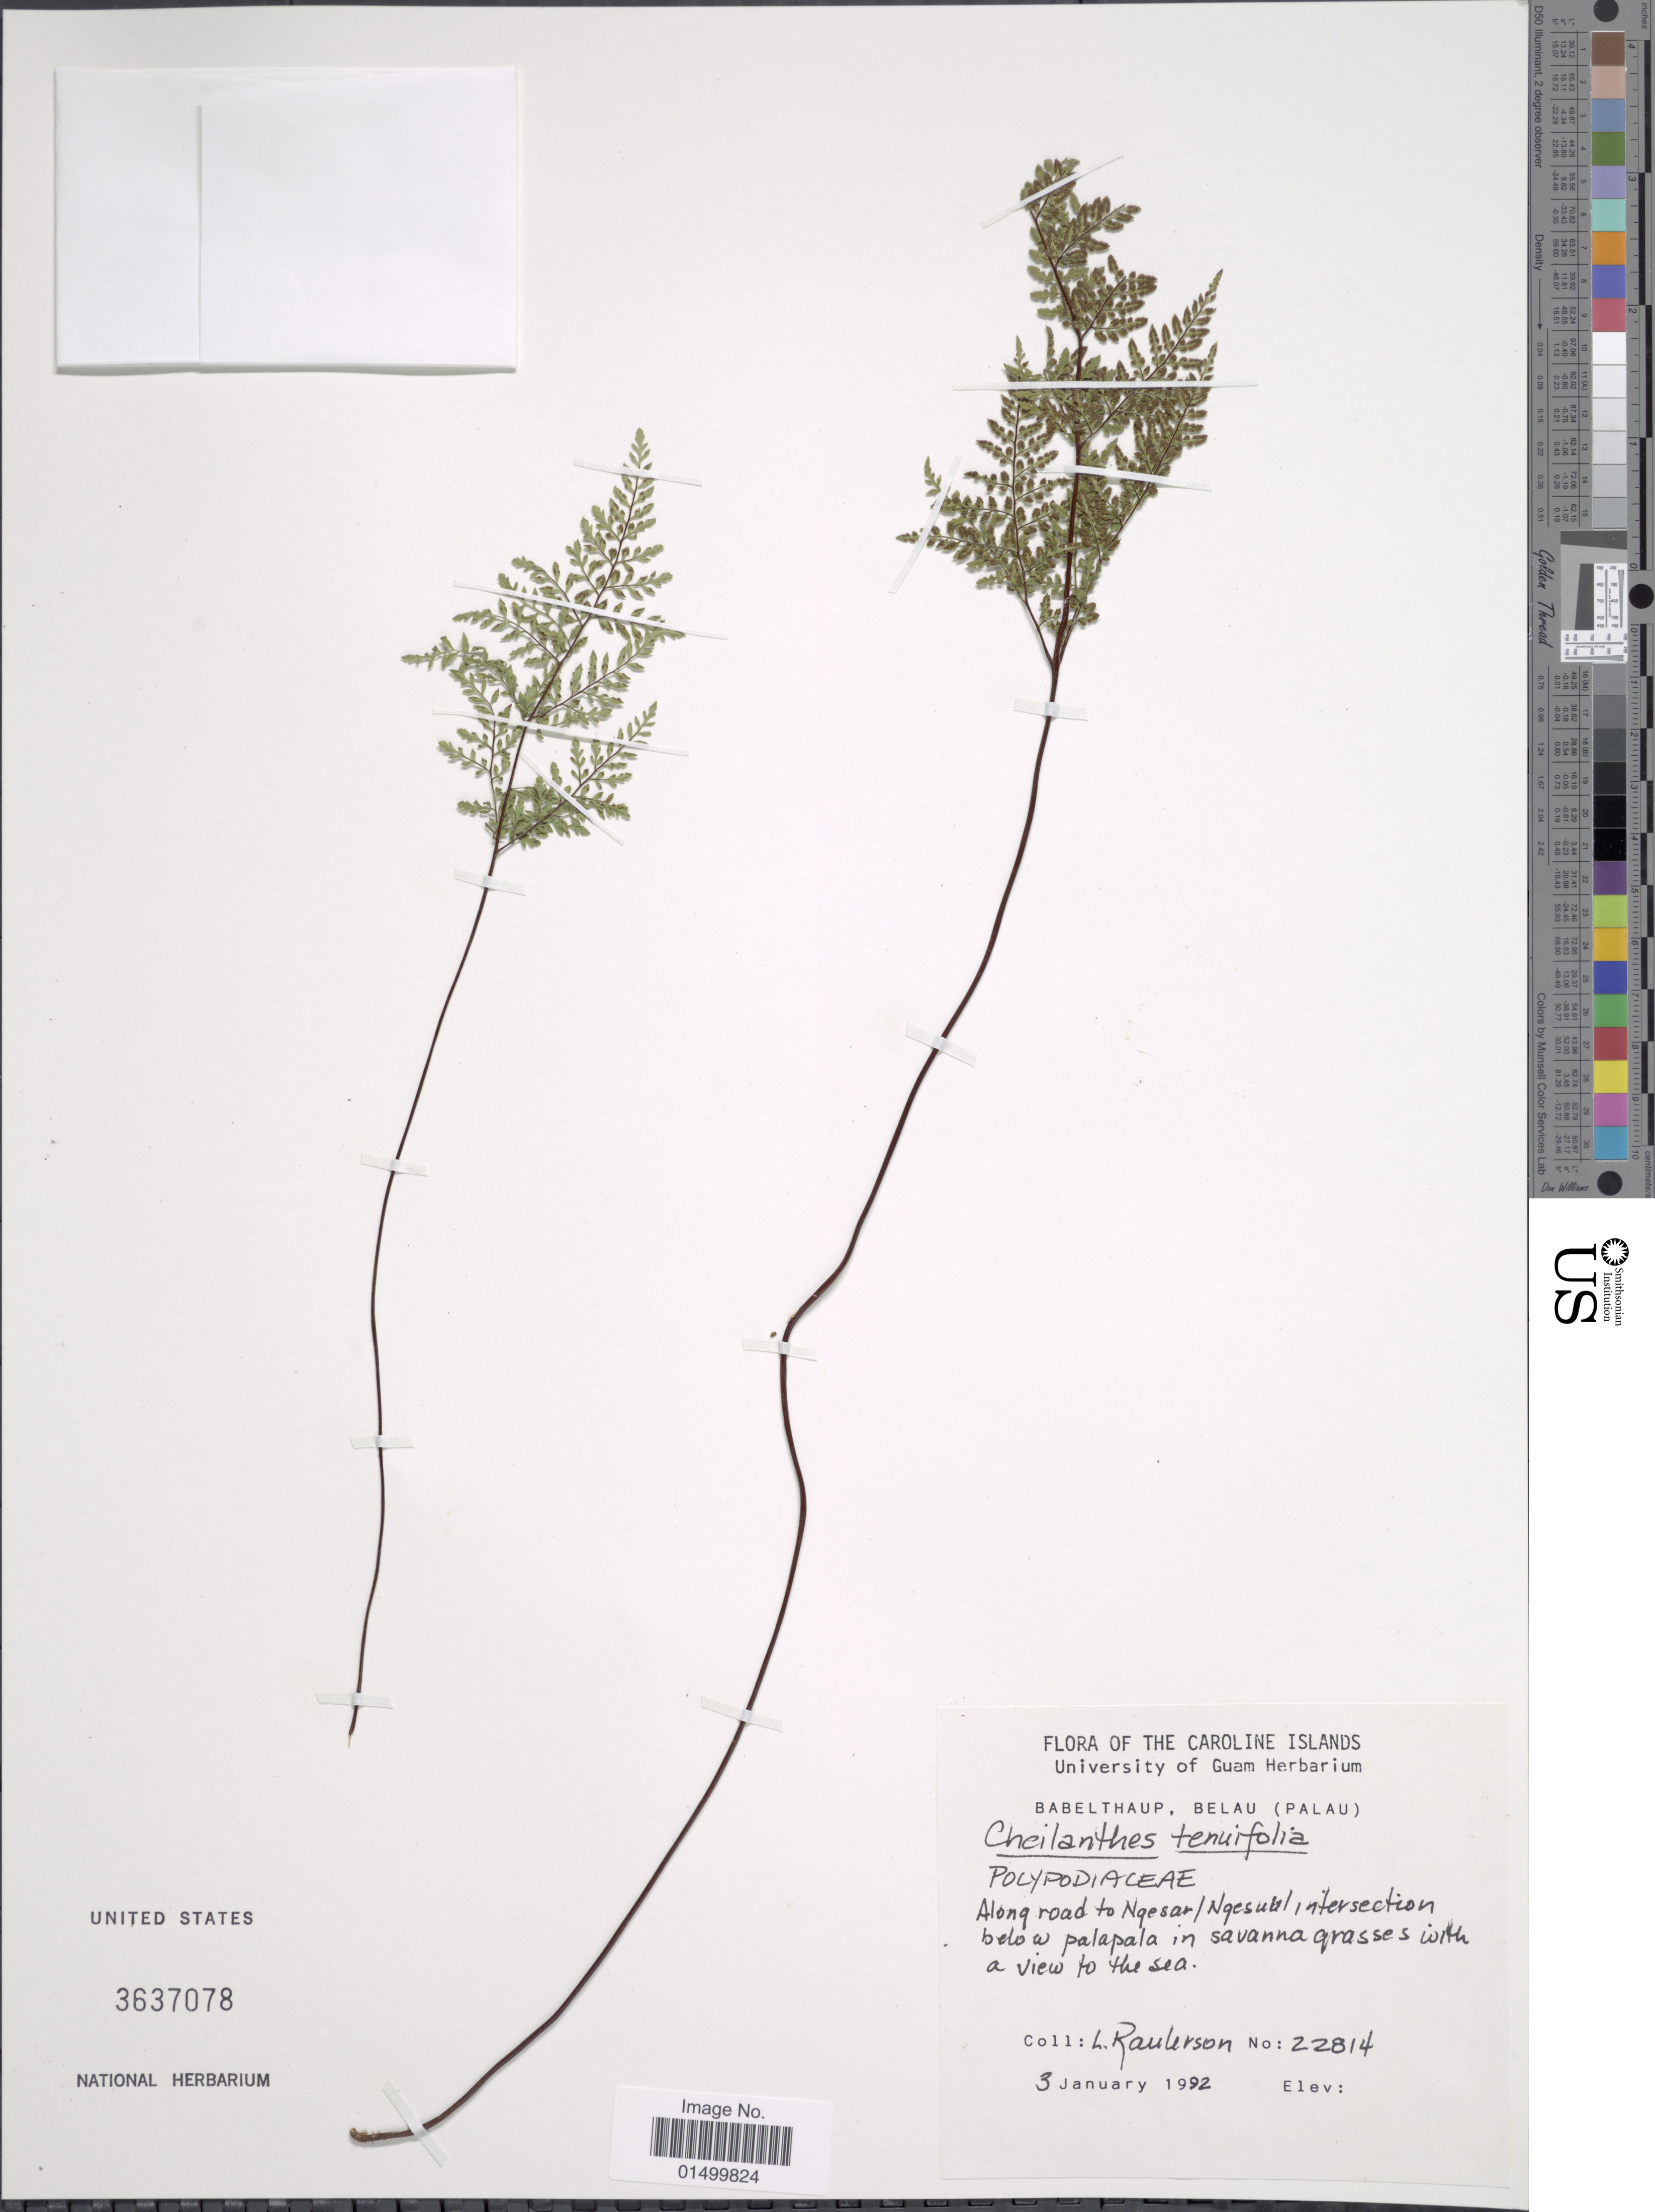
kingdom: Plantae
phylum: Tracheophyta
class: Polypodiopsida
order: Polypodiales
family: Pteridaceae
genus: Cheilanthes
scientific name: Cheilanthes tenuifolia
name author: (Burm. f.) Sw.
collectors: L. Raulerson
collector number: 22814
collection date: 1992-01-03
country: Palau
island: Babeldaob [Babelthuap]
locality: Caroline Island, Babelthaup, (Palau)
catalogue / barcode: US 3637078